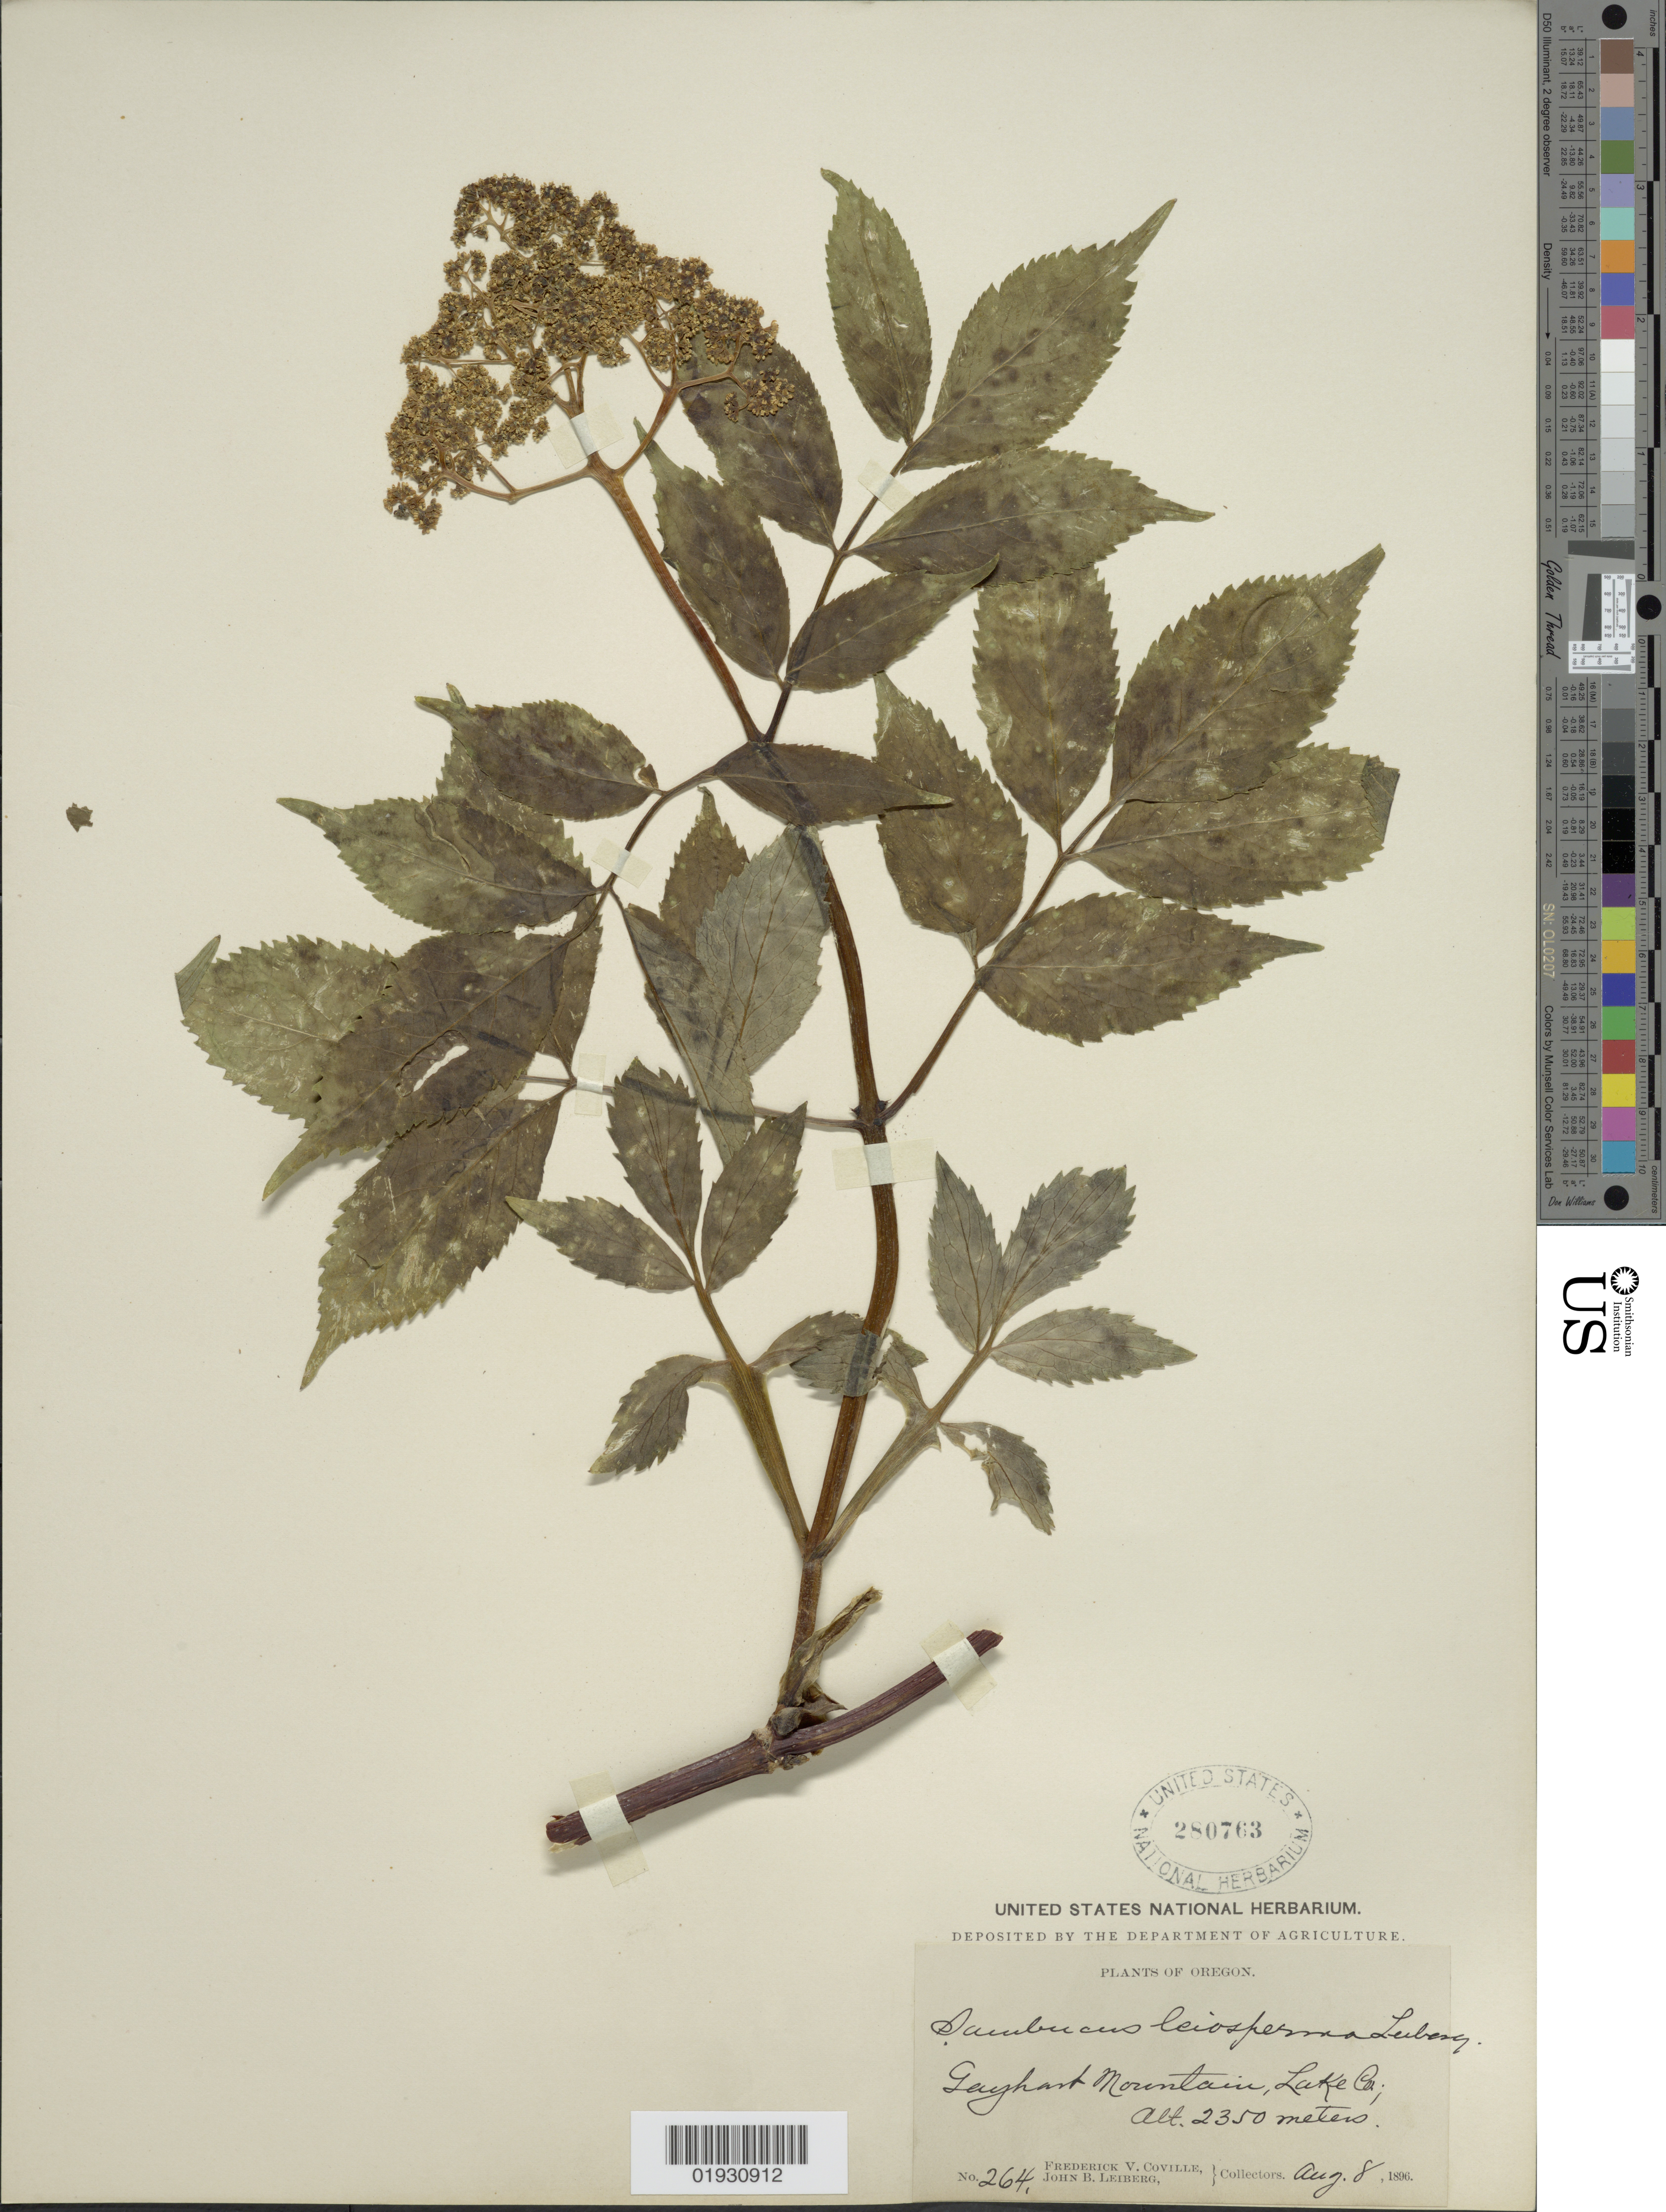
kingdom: Plantae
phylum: Tracheophyta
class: Magnoliopsida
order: Dipsacales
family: Viburnaceae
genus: Sambucus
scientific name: Sambucus leiosperma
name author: Leiberg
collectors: F. V. Coville & J. B. Leiberg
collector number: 264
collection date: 1896-08-08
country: United States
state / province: Oregon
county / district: Lake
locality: Gayhart Mountain [Gearhart Mountain], Lake Co.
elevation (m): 2350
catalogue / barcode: US 280763